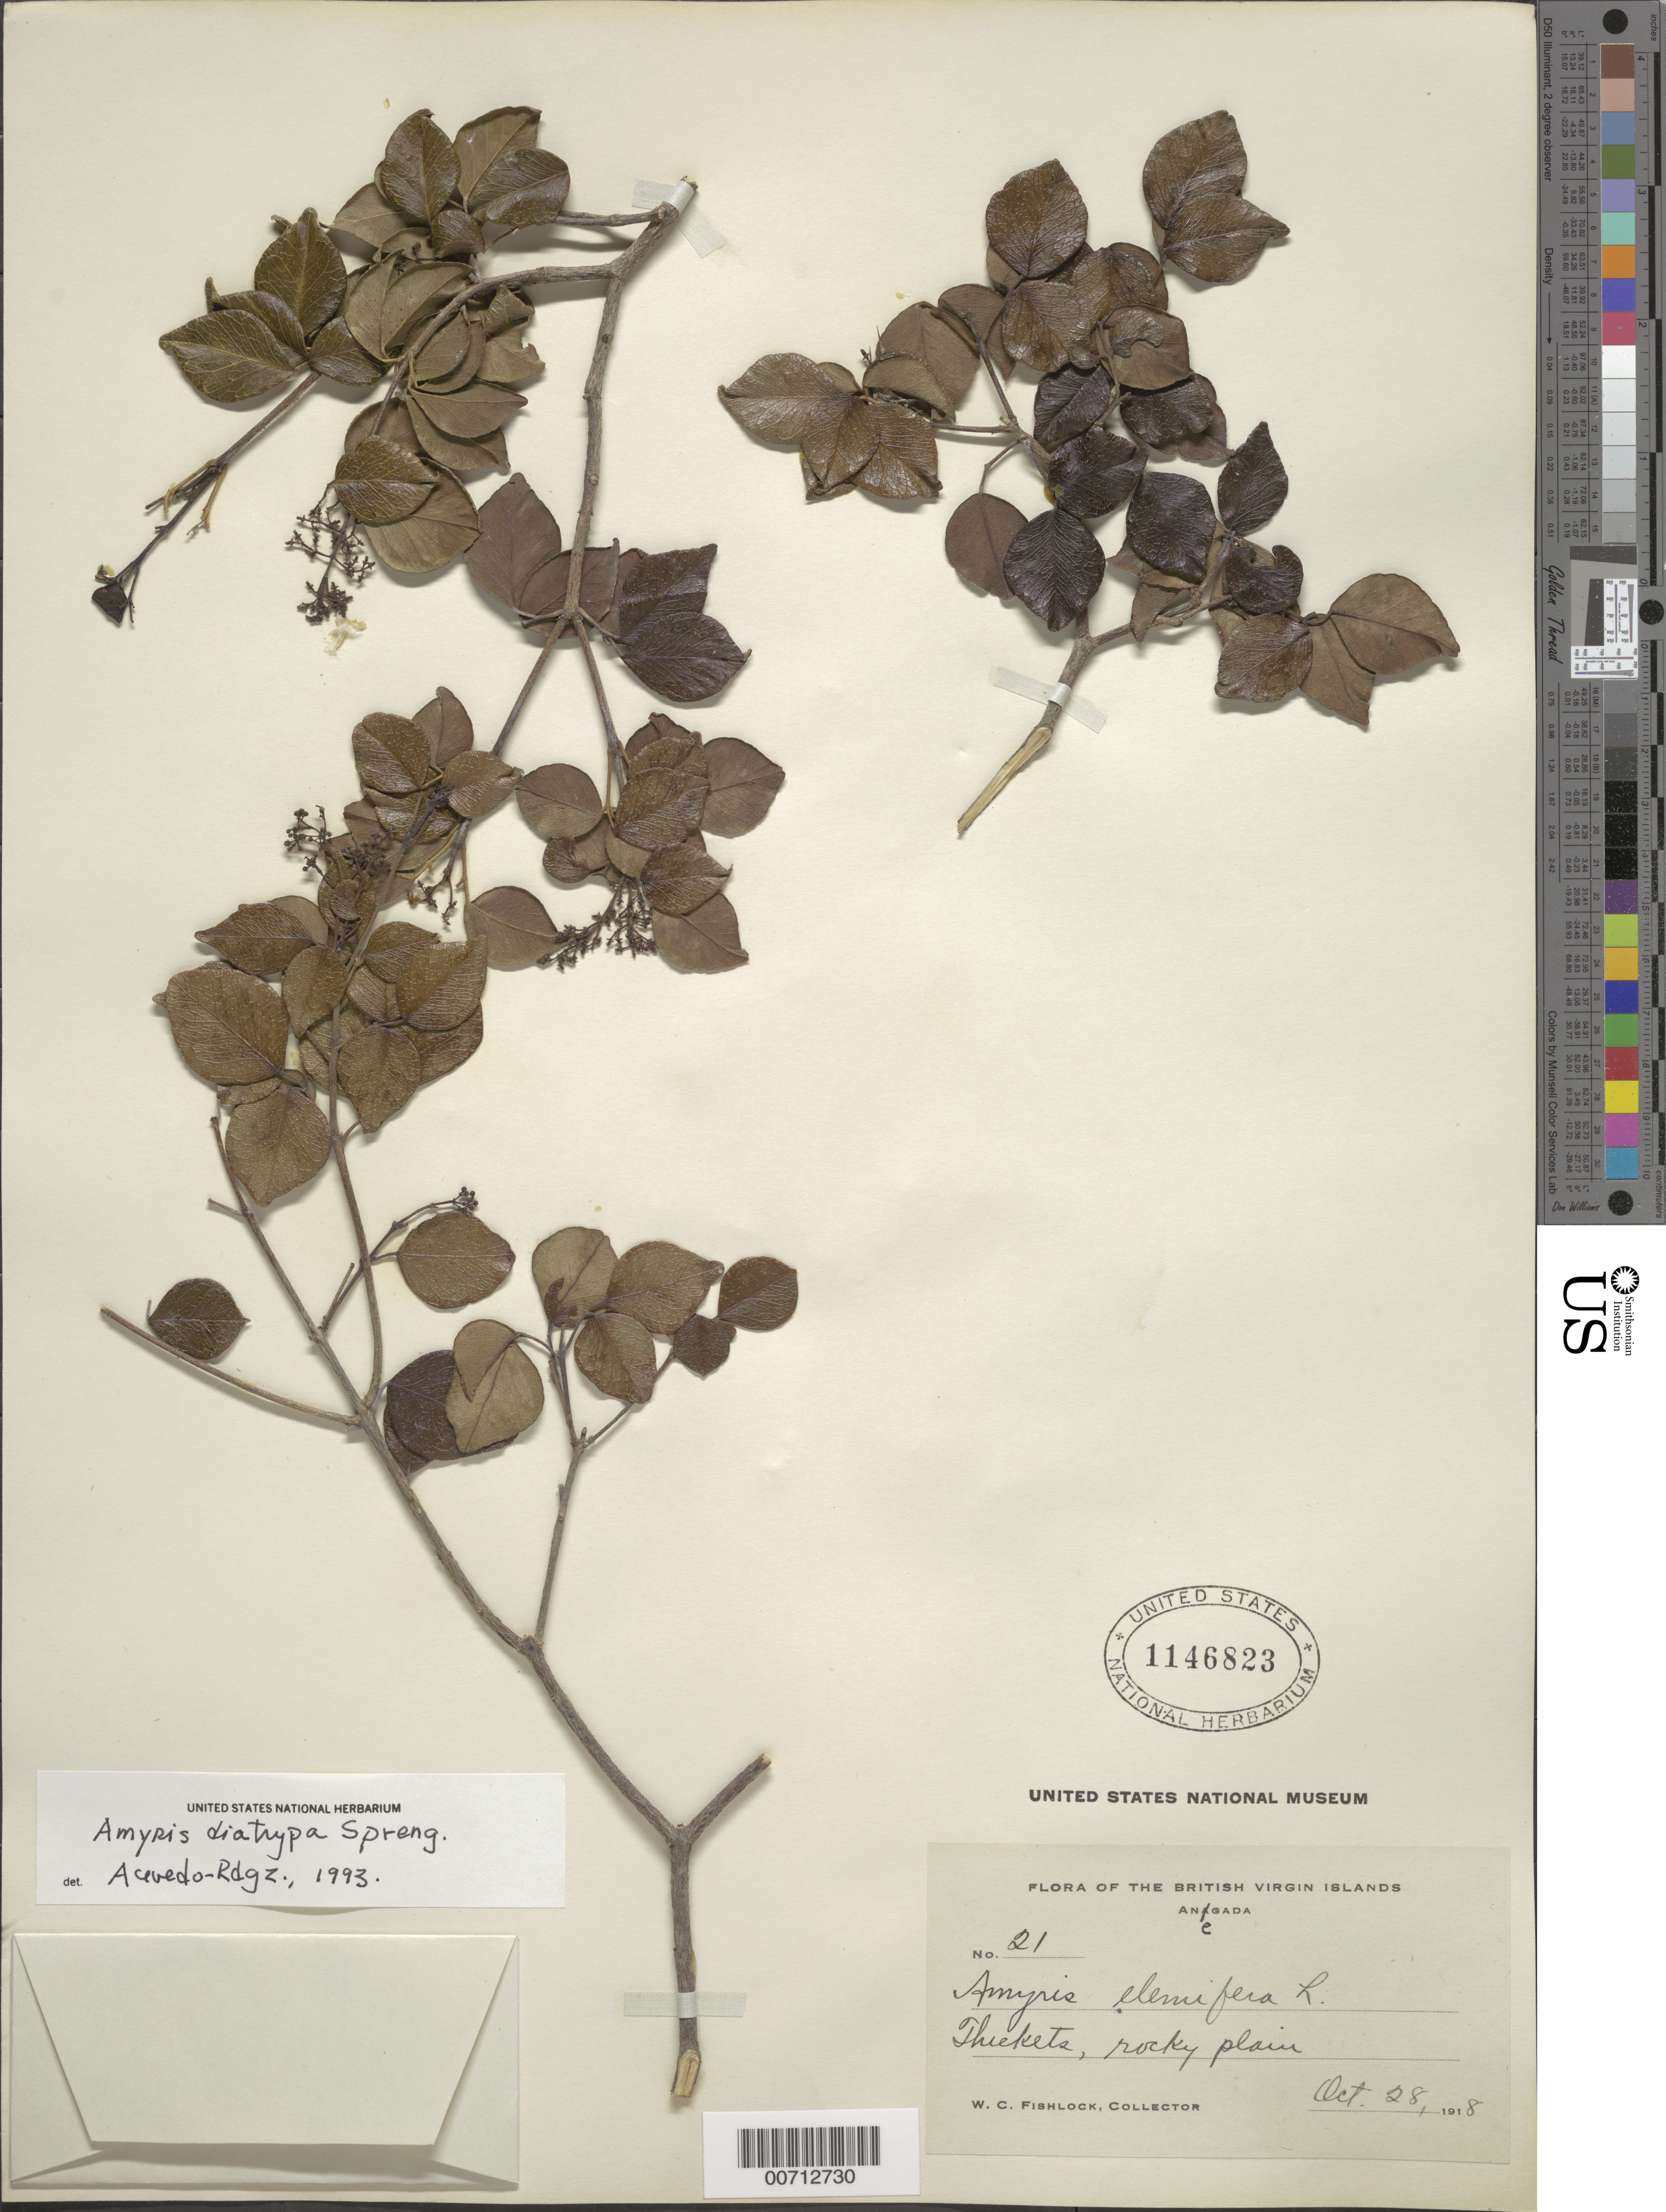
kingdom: Plantae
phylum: Tracheophyta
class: Magnoliopsida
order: Sapindales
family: Rutaceae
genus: Amyris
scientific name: Amyris diatrypa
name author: Spreng.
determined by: Acevedo-Rodríguez, P., (BOT), Smithsonian Institution - National Museum of Natural History (UNITED STATES)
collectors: W. Fishlock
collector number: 21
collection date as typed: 28 Oct 1918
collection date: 1918-10-28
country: British Virgin Islands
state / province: Anegada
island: Anegada Island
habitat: Thickets, rocky plain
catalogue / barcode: US 1146823